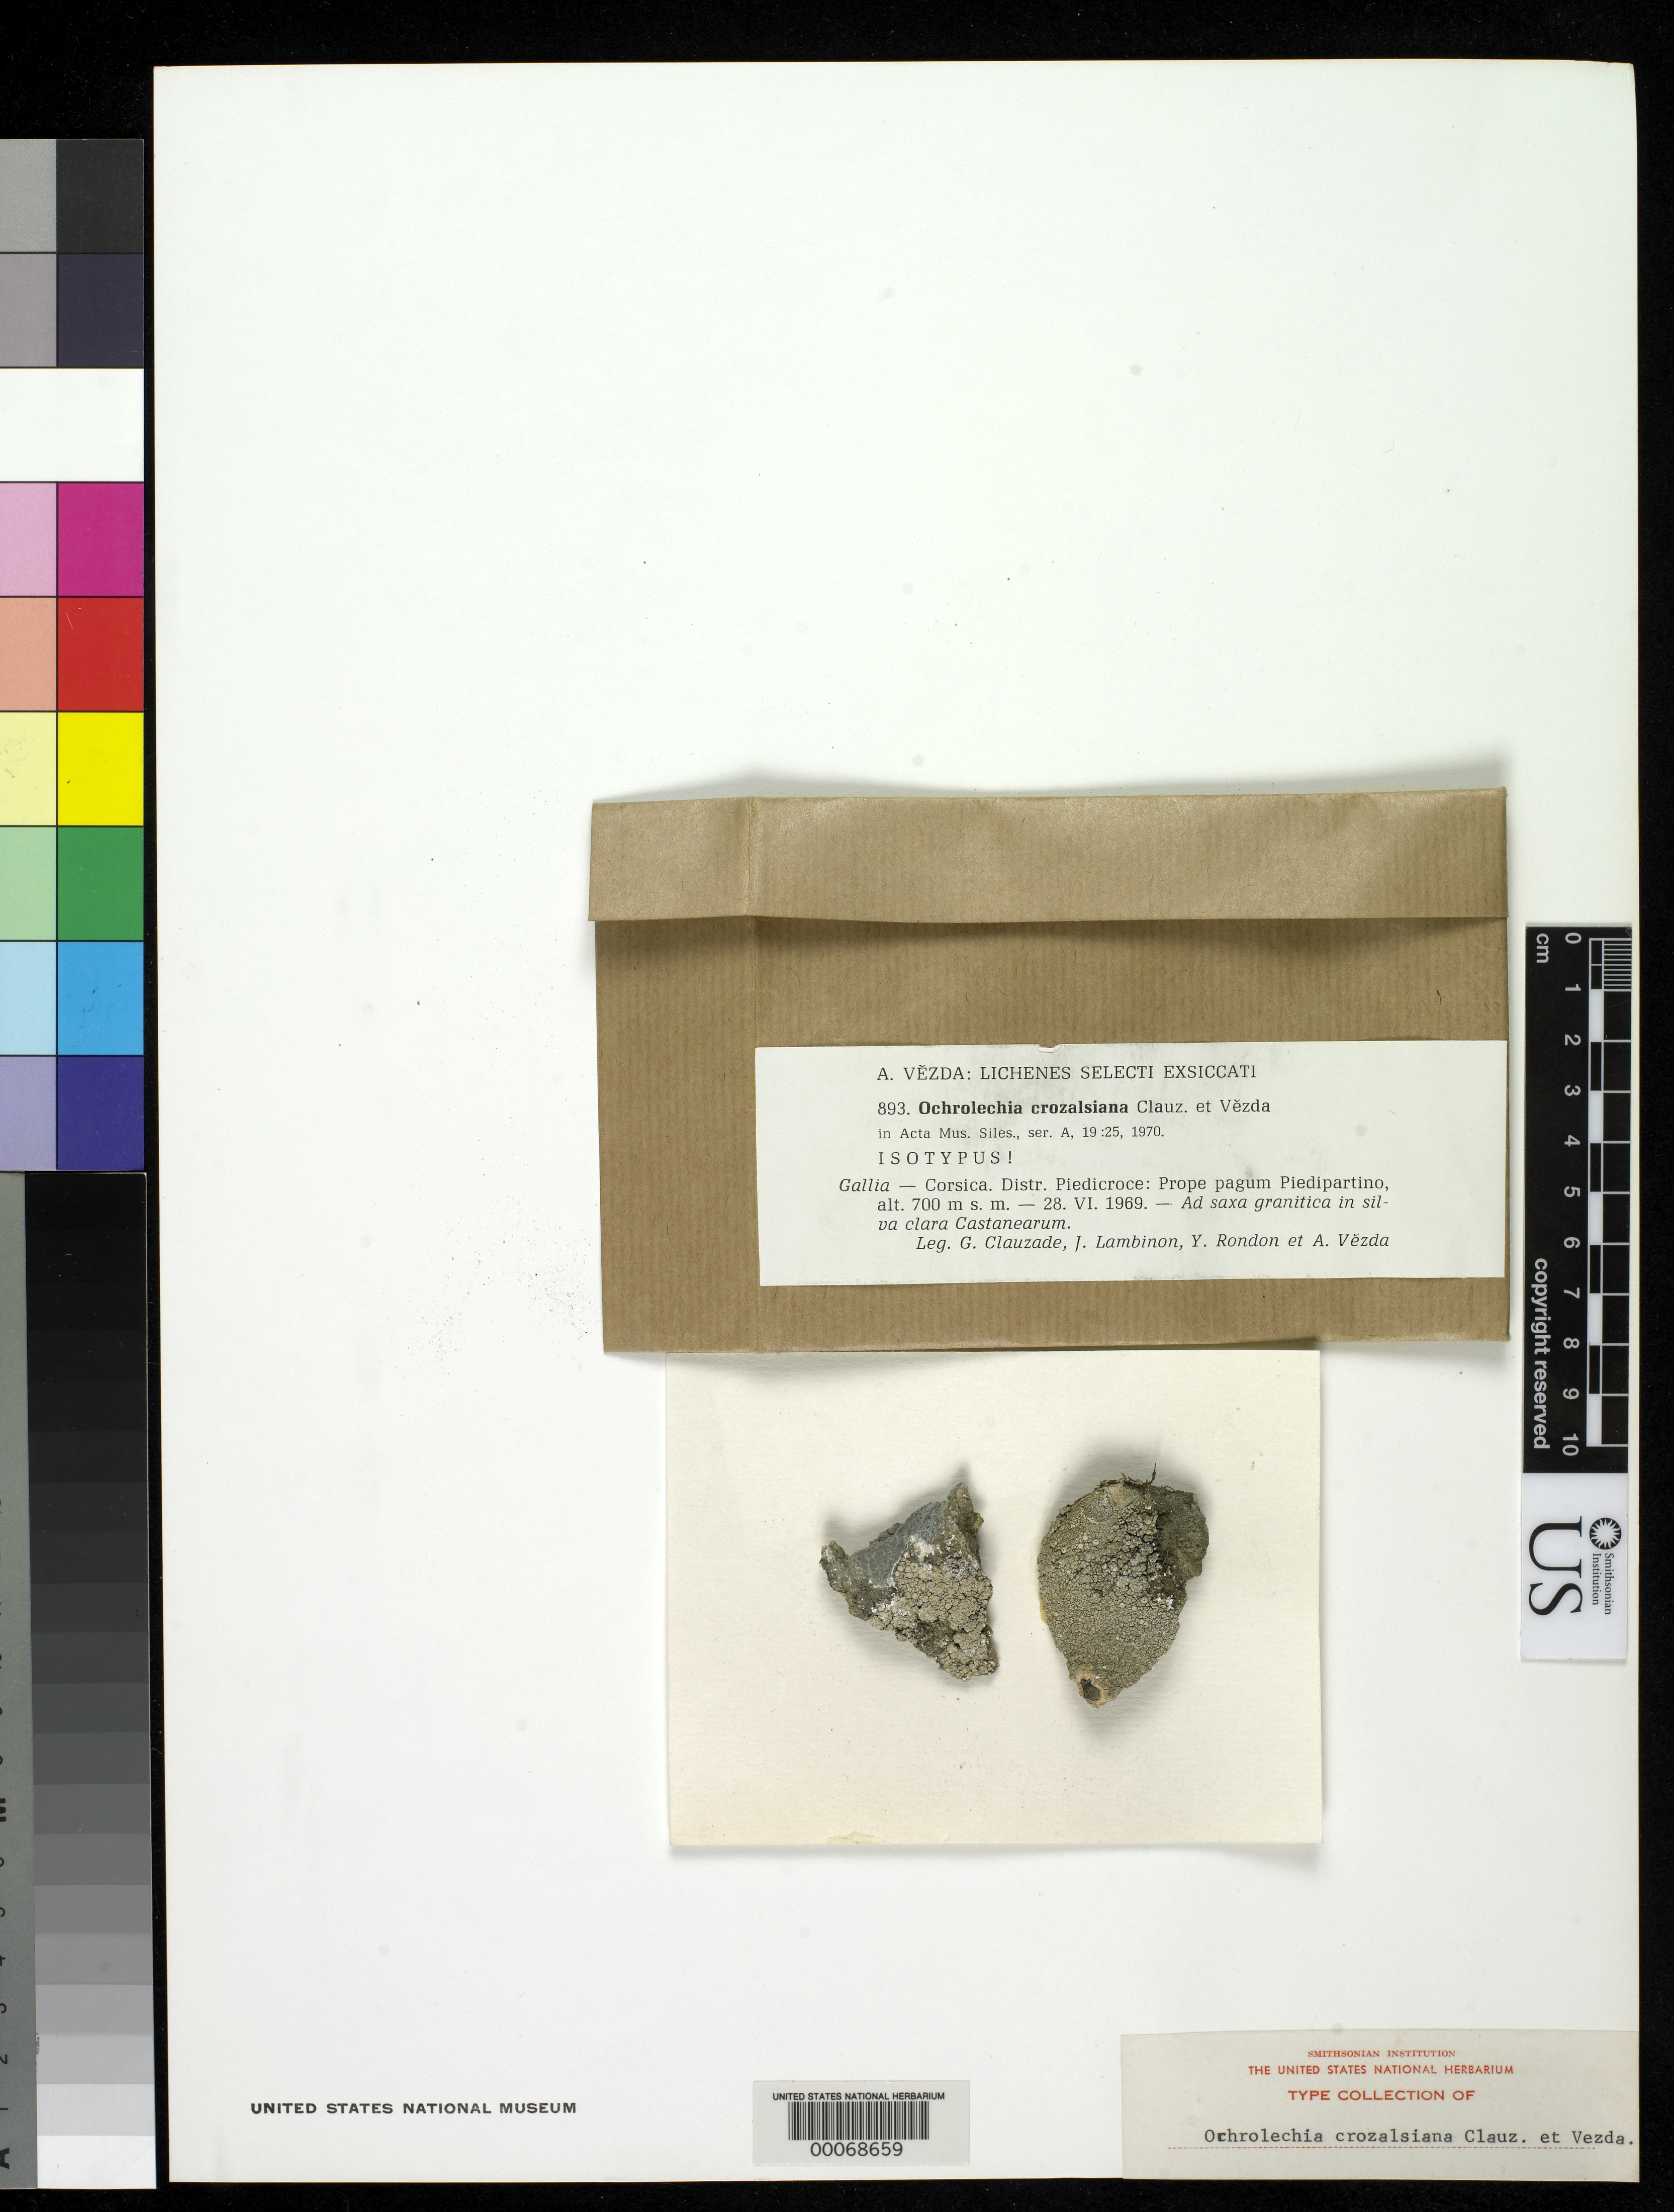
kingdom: Fungi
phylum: Ascomycota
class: Lecanoromycetes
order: Pertusariales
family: Ochrolechiaceae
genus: Ochrolechia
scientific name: Ochrolechia crozalsiana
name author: Clauzade & Vezda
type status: Isotype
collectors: G. Clauzade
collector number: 893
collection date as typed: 28 Jun 1969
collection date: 1969-06-28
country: France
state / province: Corsica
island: Corse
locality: Probe [prope?] pagum Piedipartino. [Near Piedipartino Village/District.]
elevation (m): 700